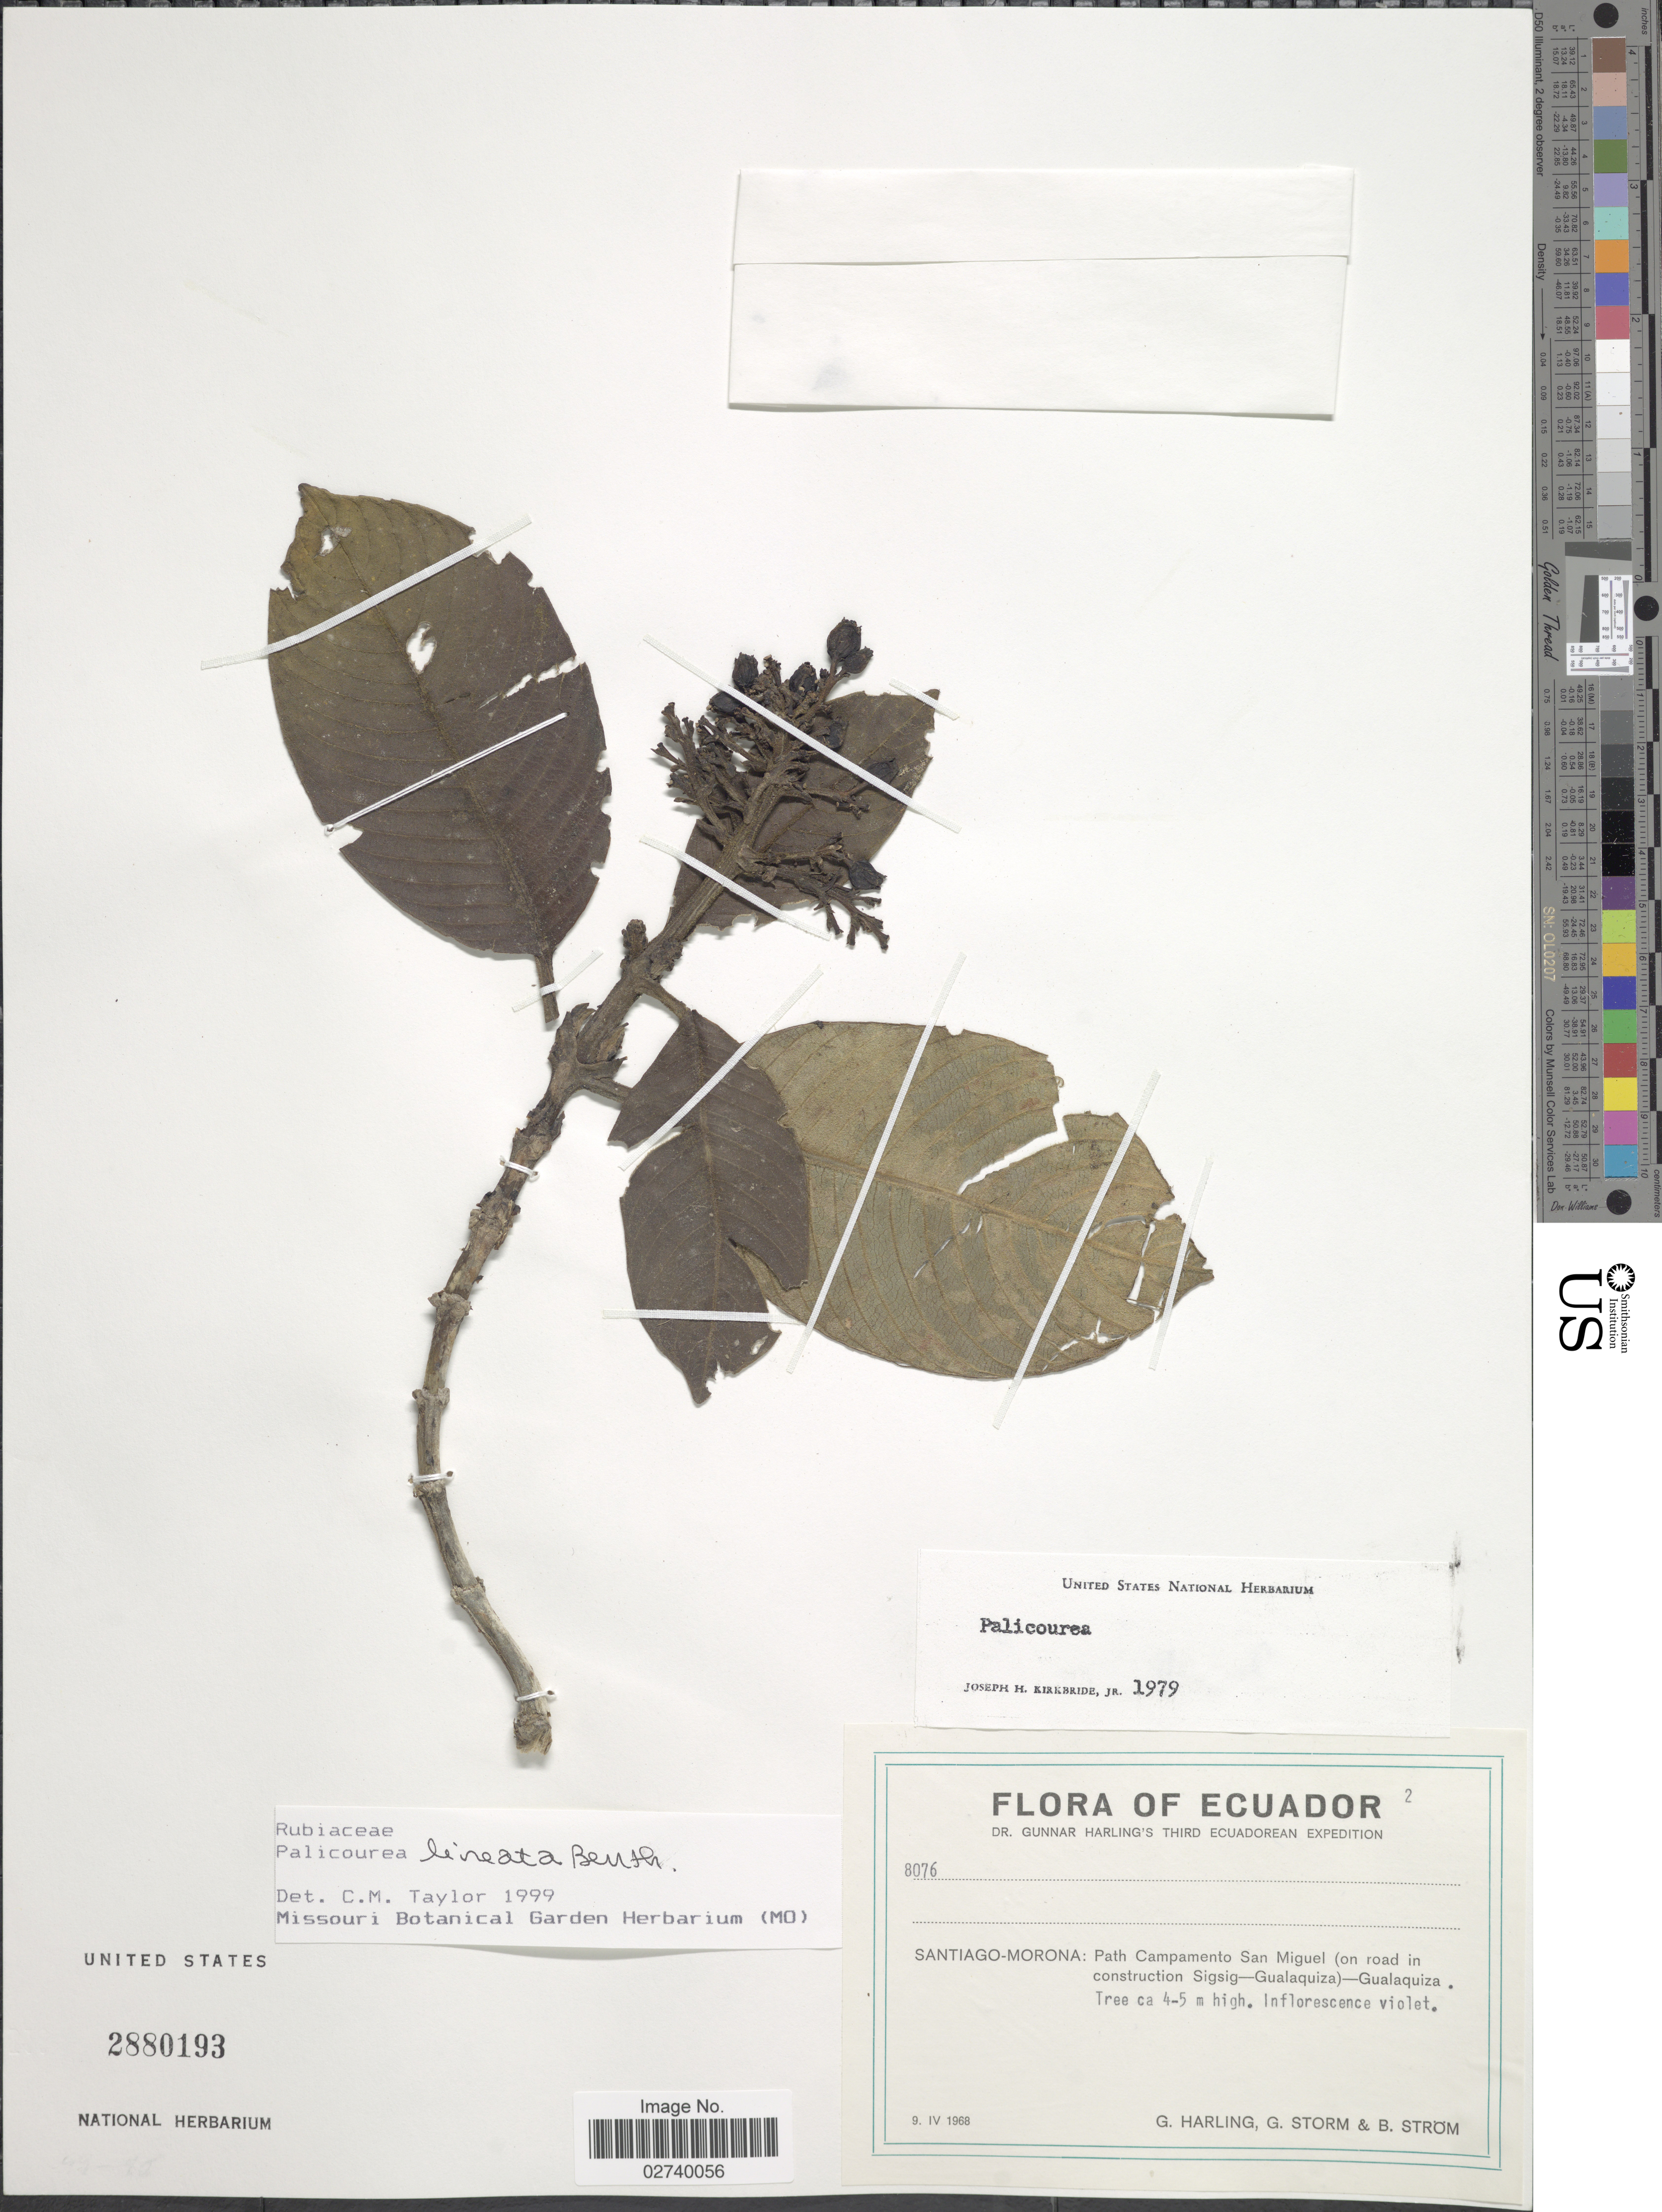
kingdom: Plantae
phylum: Tracheophyta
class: Magnoliopsida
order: Gentianales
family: Rubiaceae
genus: Palicourea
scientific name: Palicourea lineata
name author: Benth.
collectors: G. Harling, G. Storm & B. Ström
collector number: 8076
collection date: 1968-04-09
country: Ecuador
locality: Santiago-Zamora: Path Campamento San Miguel (on road in construction Sigsig-Gualaquiza)-Gualaquiza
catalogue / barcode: US 2880193